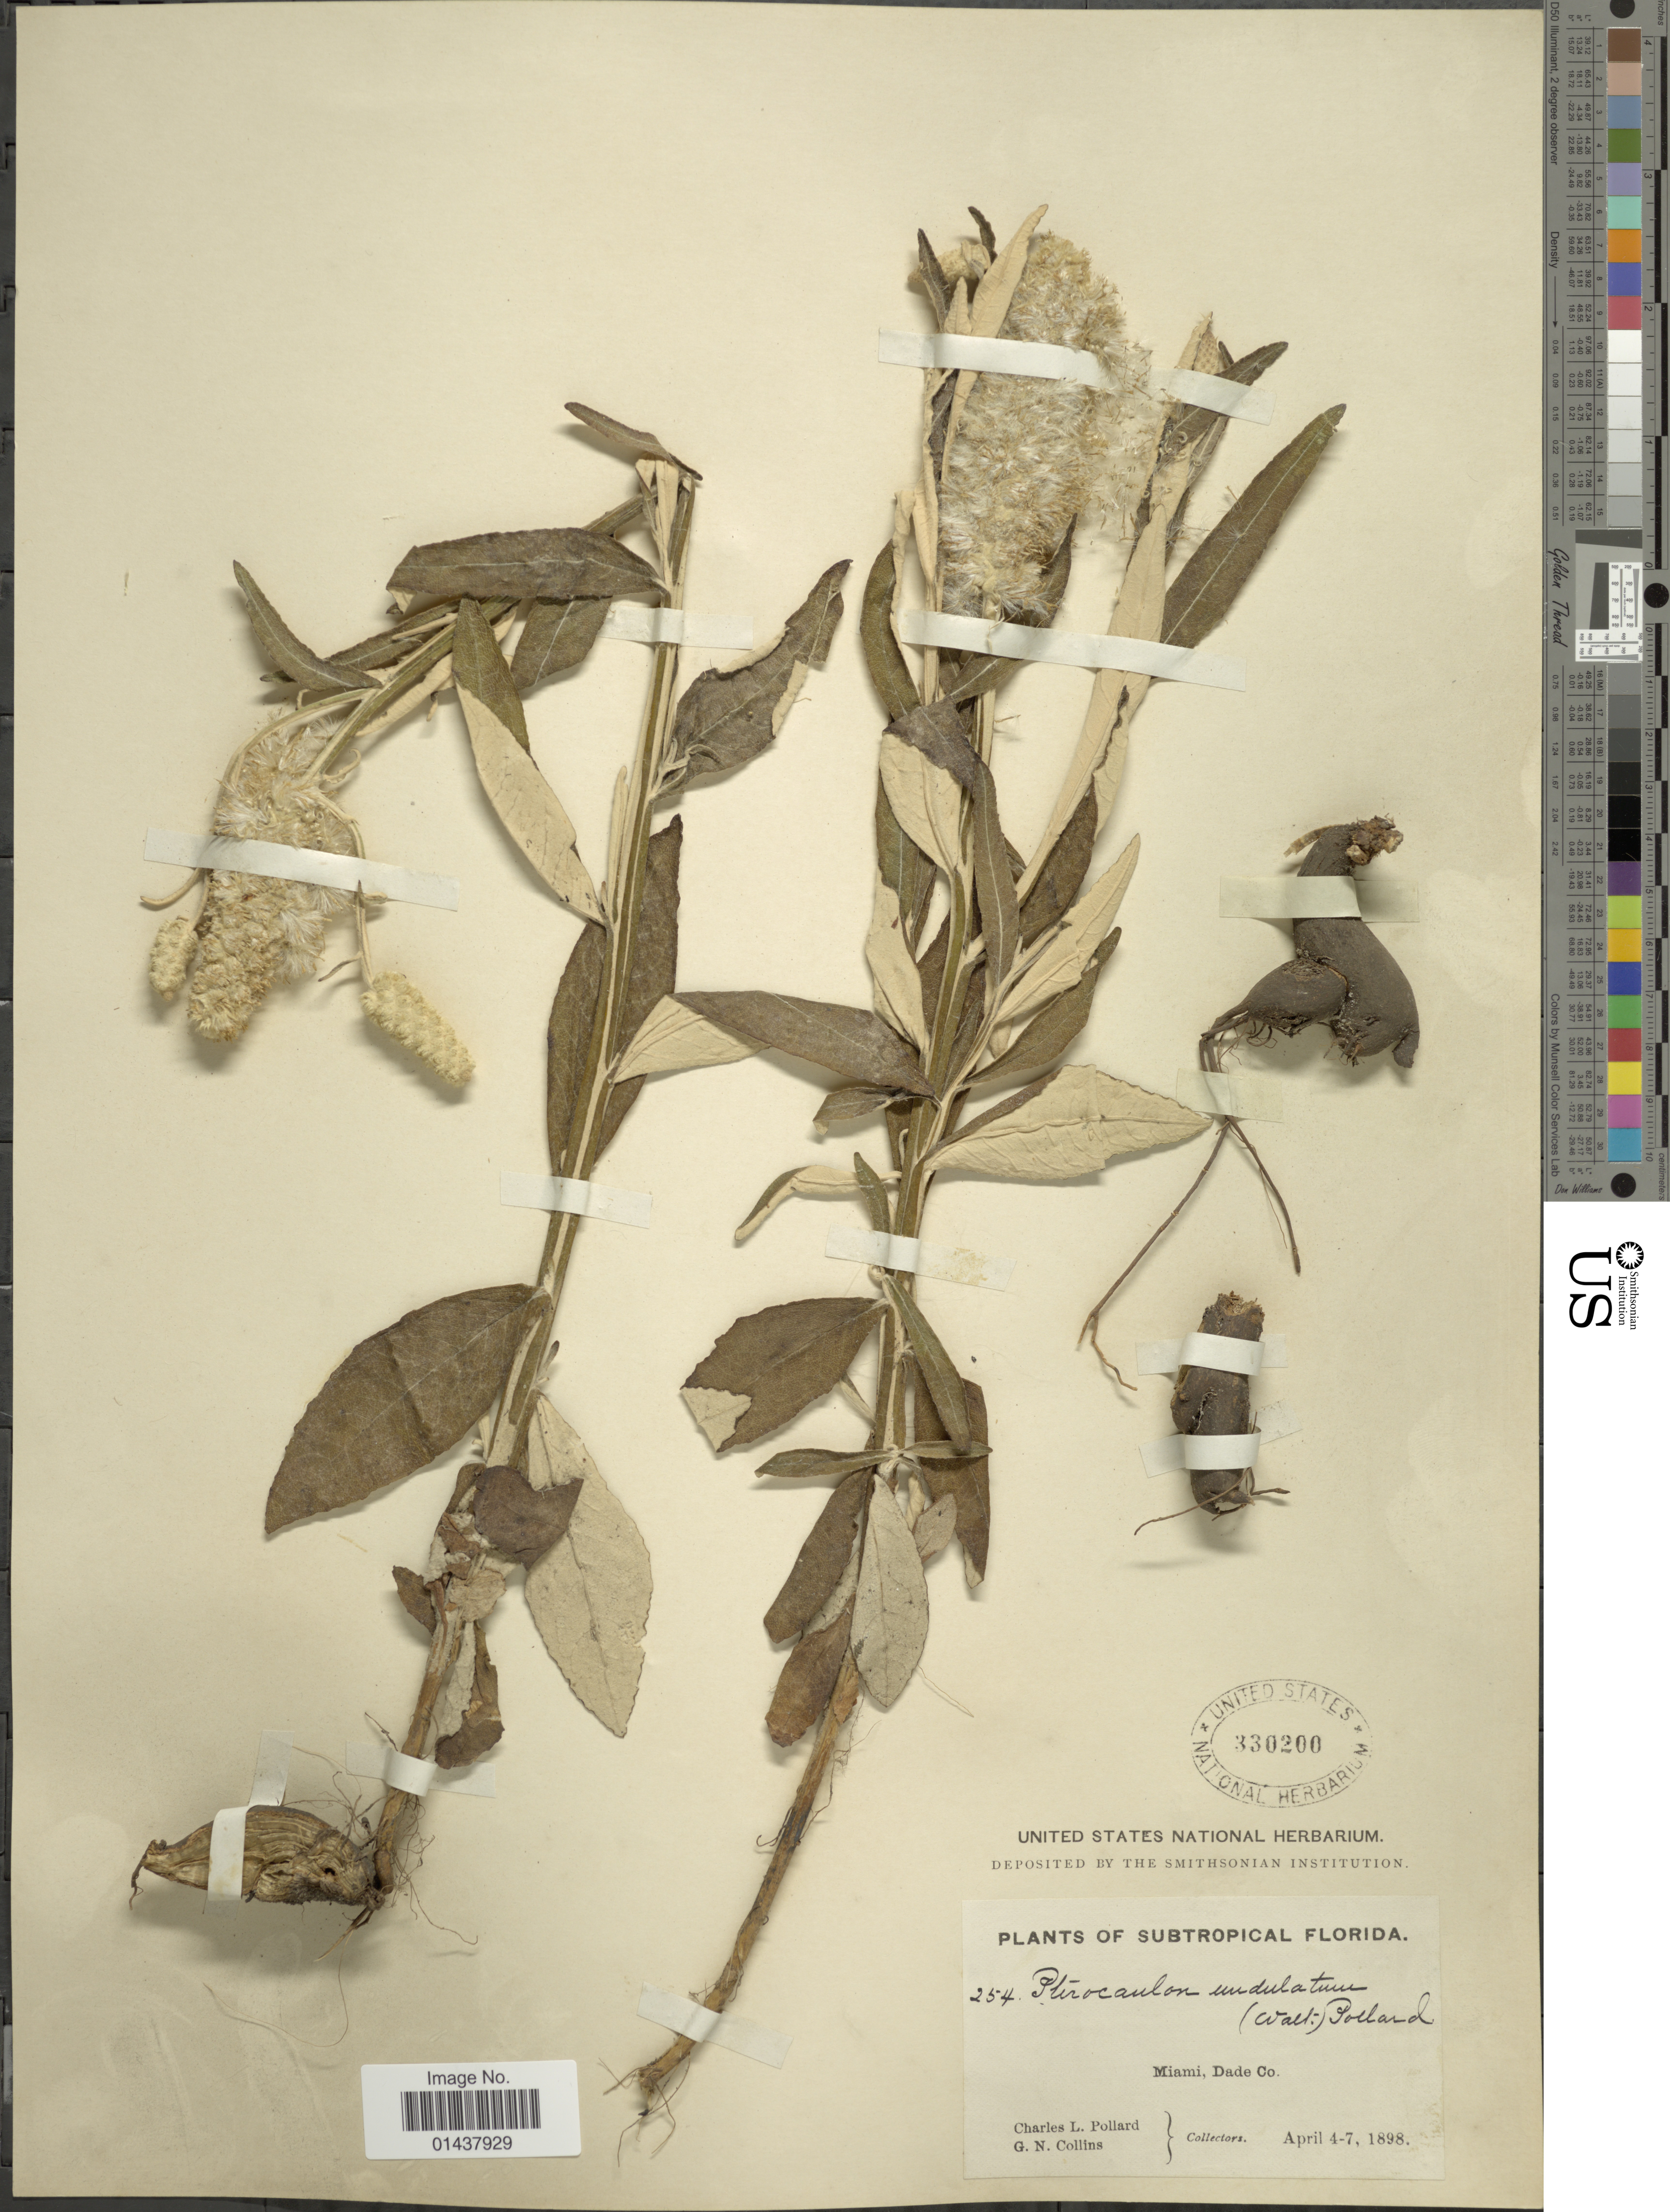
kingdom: Plantae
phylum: Tracheophyta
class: Magnoliopsida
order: Asterales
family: Asteraceae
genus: Pterocaulon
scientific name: Pterocaulon undulatum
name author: C. Mohr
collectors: C. L. Pollard & G. Collins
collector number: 254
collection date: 1898-04-04/1898-04-07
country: United States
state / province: Florida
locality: Subtropical Florida, Miami, Dade Co.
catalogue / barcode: US 330200